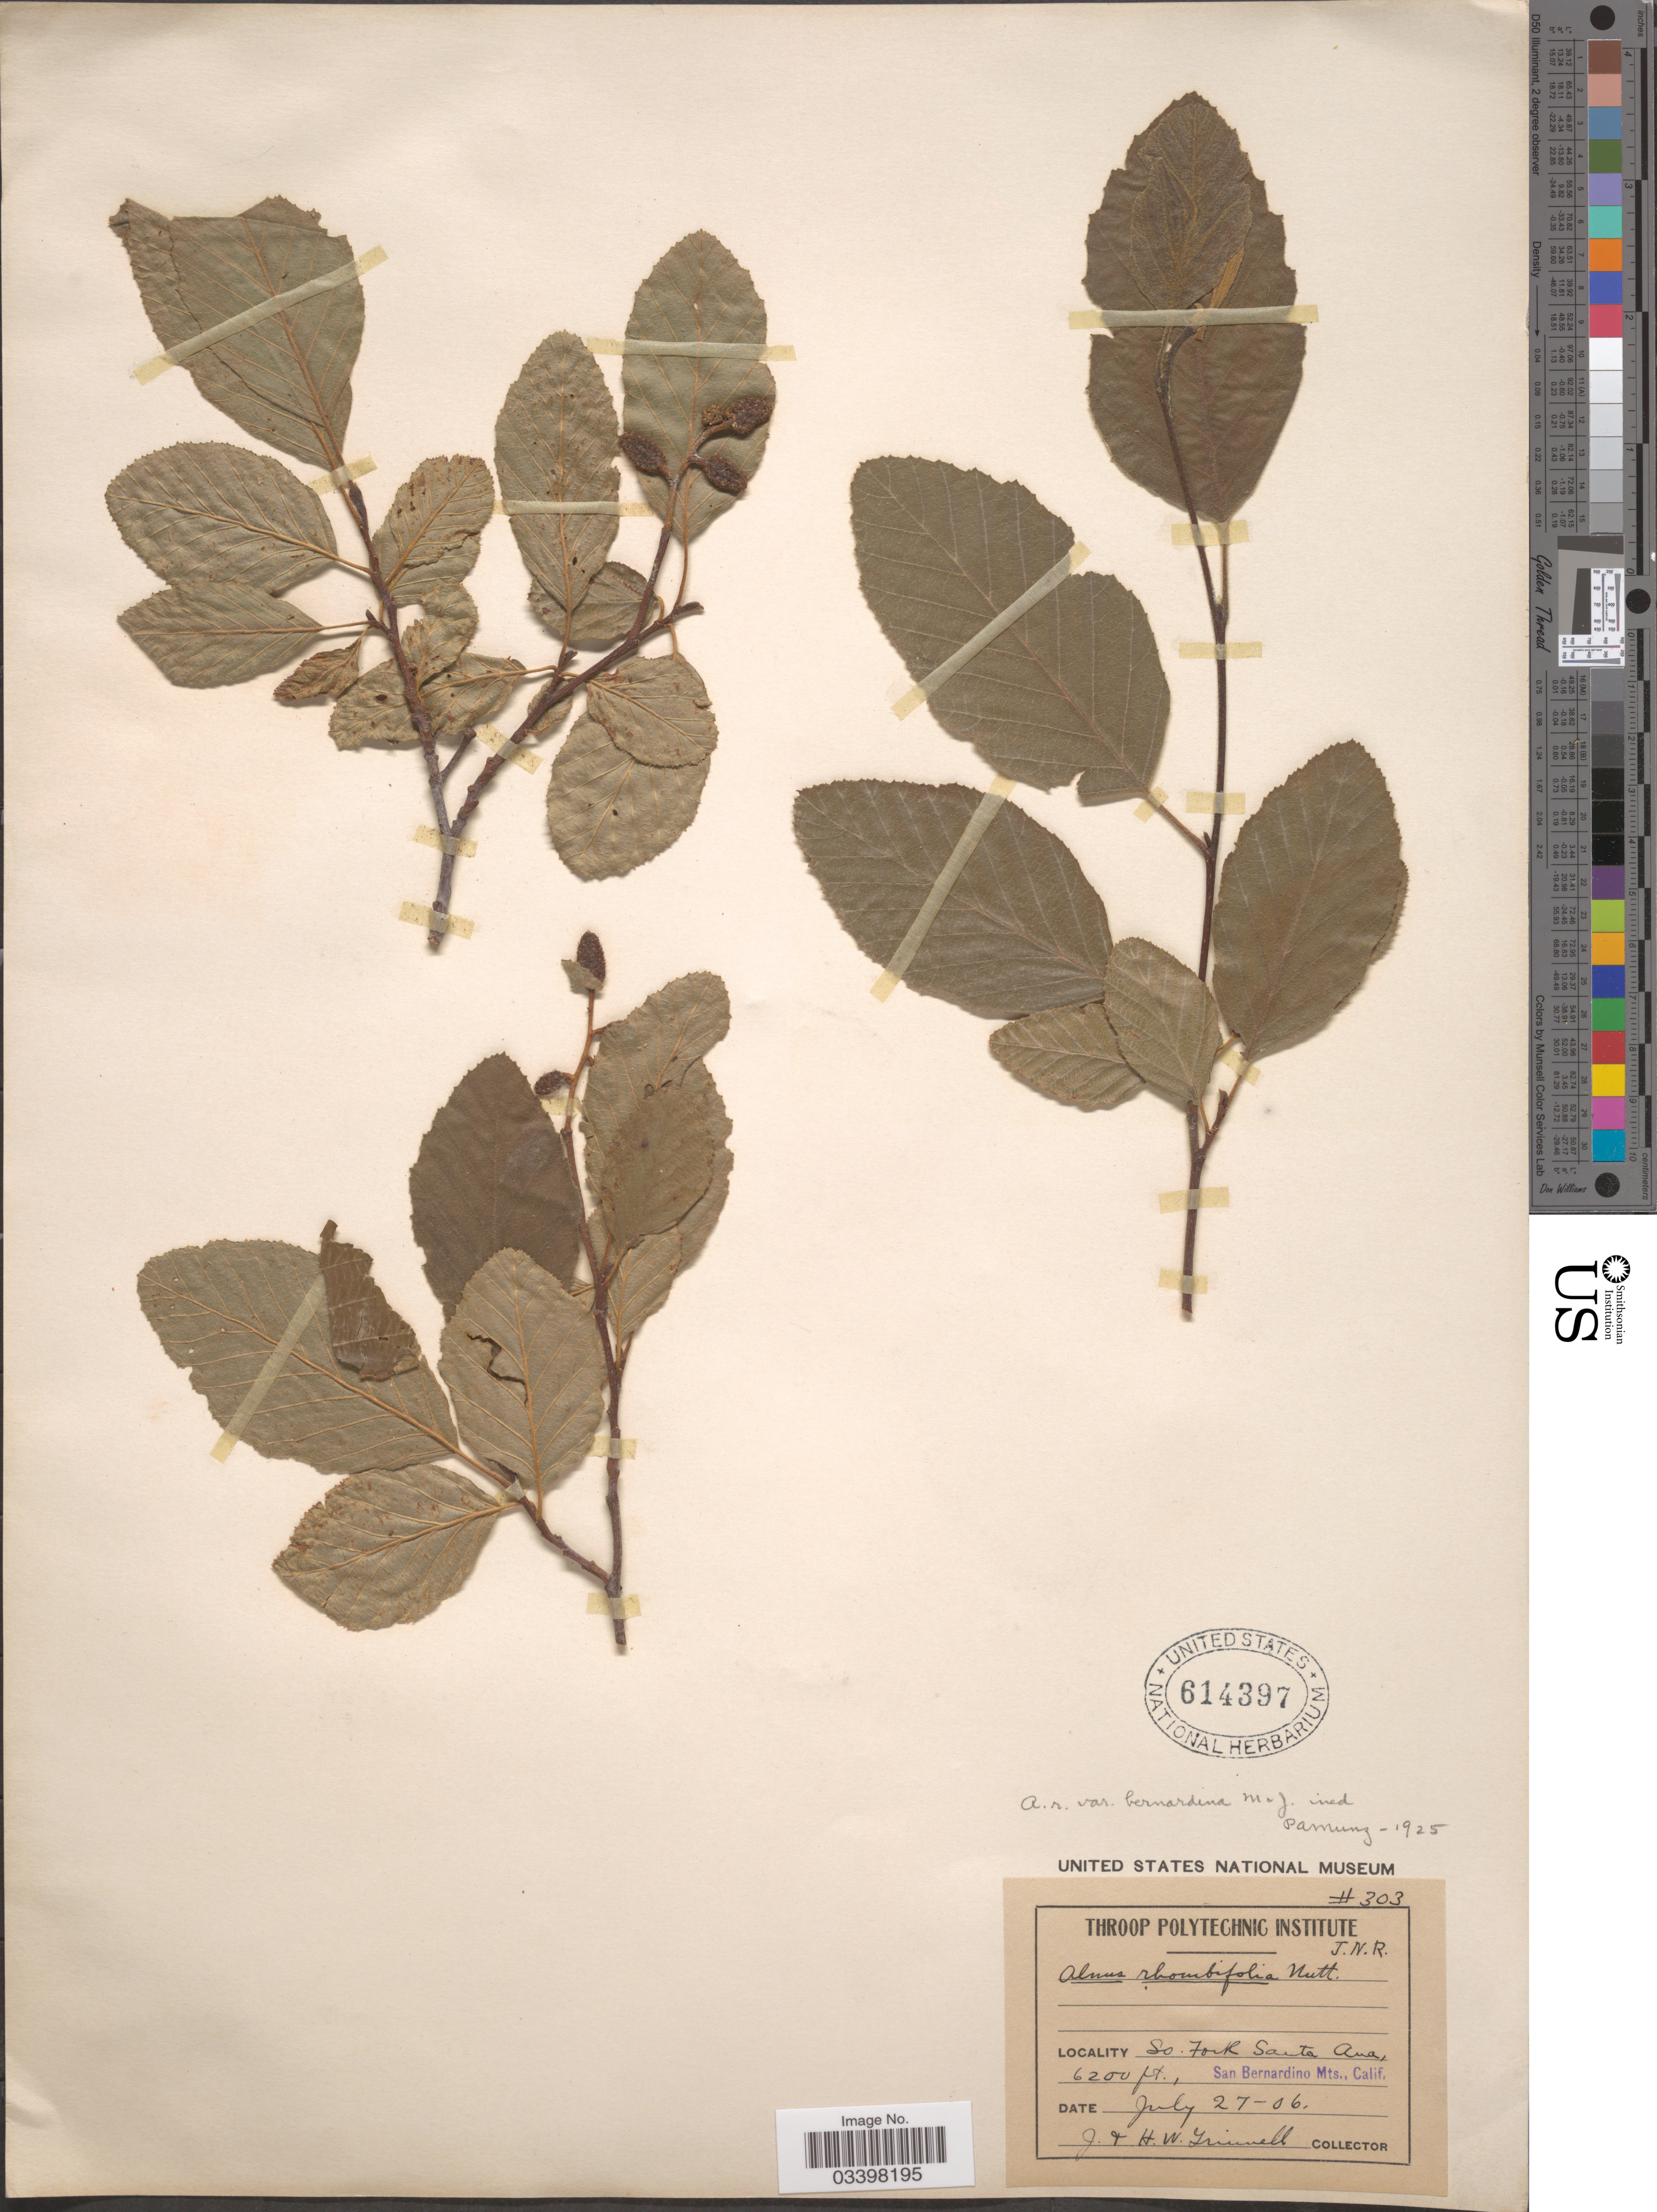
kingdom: Plantae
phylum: Tracheophyta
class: Magnoliopsida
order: Fagales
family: Betulaceae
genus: Alnus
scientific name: Alnus rhombifolia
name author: Nutt.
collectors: J. Grinnell & H. Grinnell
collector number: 303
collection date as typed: Transcribed d/m/y: 27/7/6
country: United States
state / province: California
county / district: San Bernardino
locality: So. Fork Santa Ana, San Bernardino Mts.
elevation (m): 1890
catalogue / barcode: US 614397